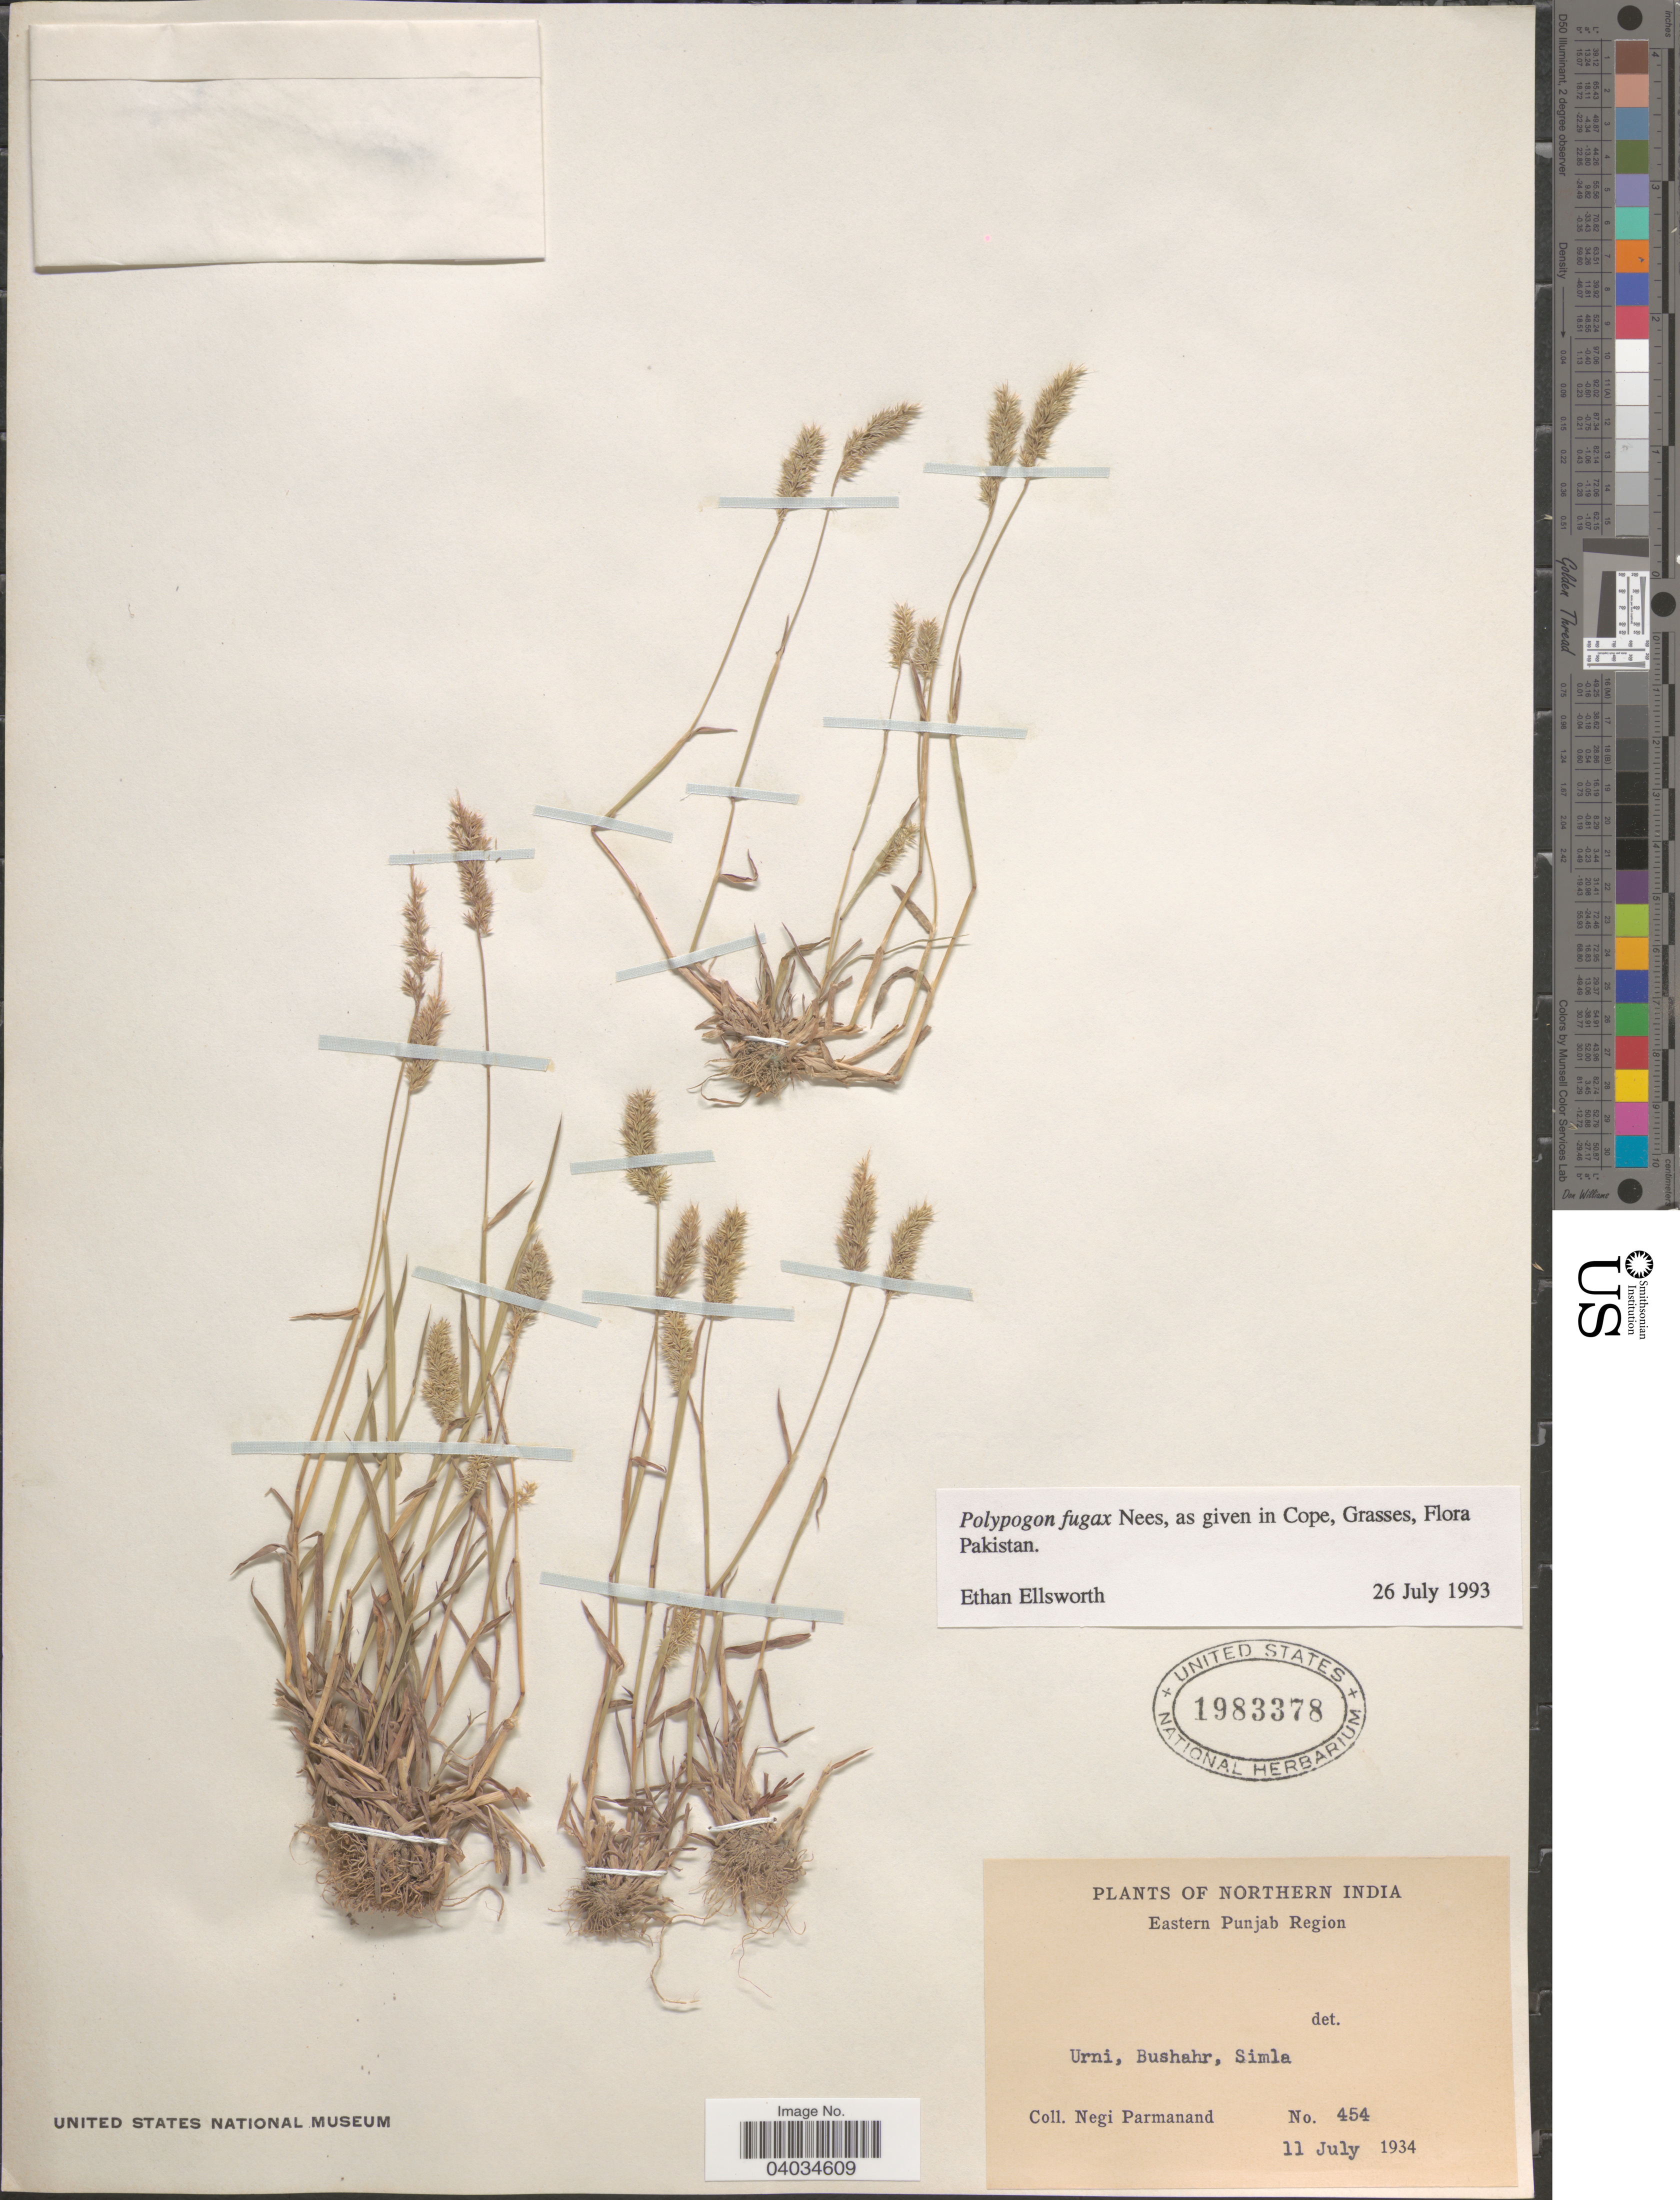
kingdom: Plantae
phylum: Tracheophyta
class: Liliopsida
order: Poales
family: Poaceae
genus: Polypogon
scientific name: Polypogon fugax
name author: Nees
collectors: N. Parmanand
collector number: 454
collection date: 1934-07-11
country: India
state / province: Himachal Pradesh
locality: Northern India. Eastern Punjab Region. Urni, Bushahr, Simla.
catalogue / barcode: US 1983378